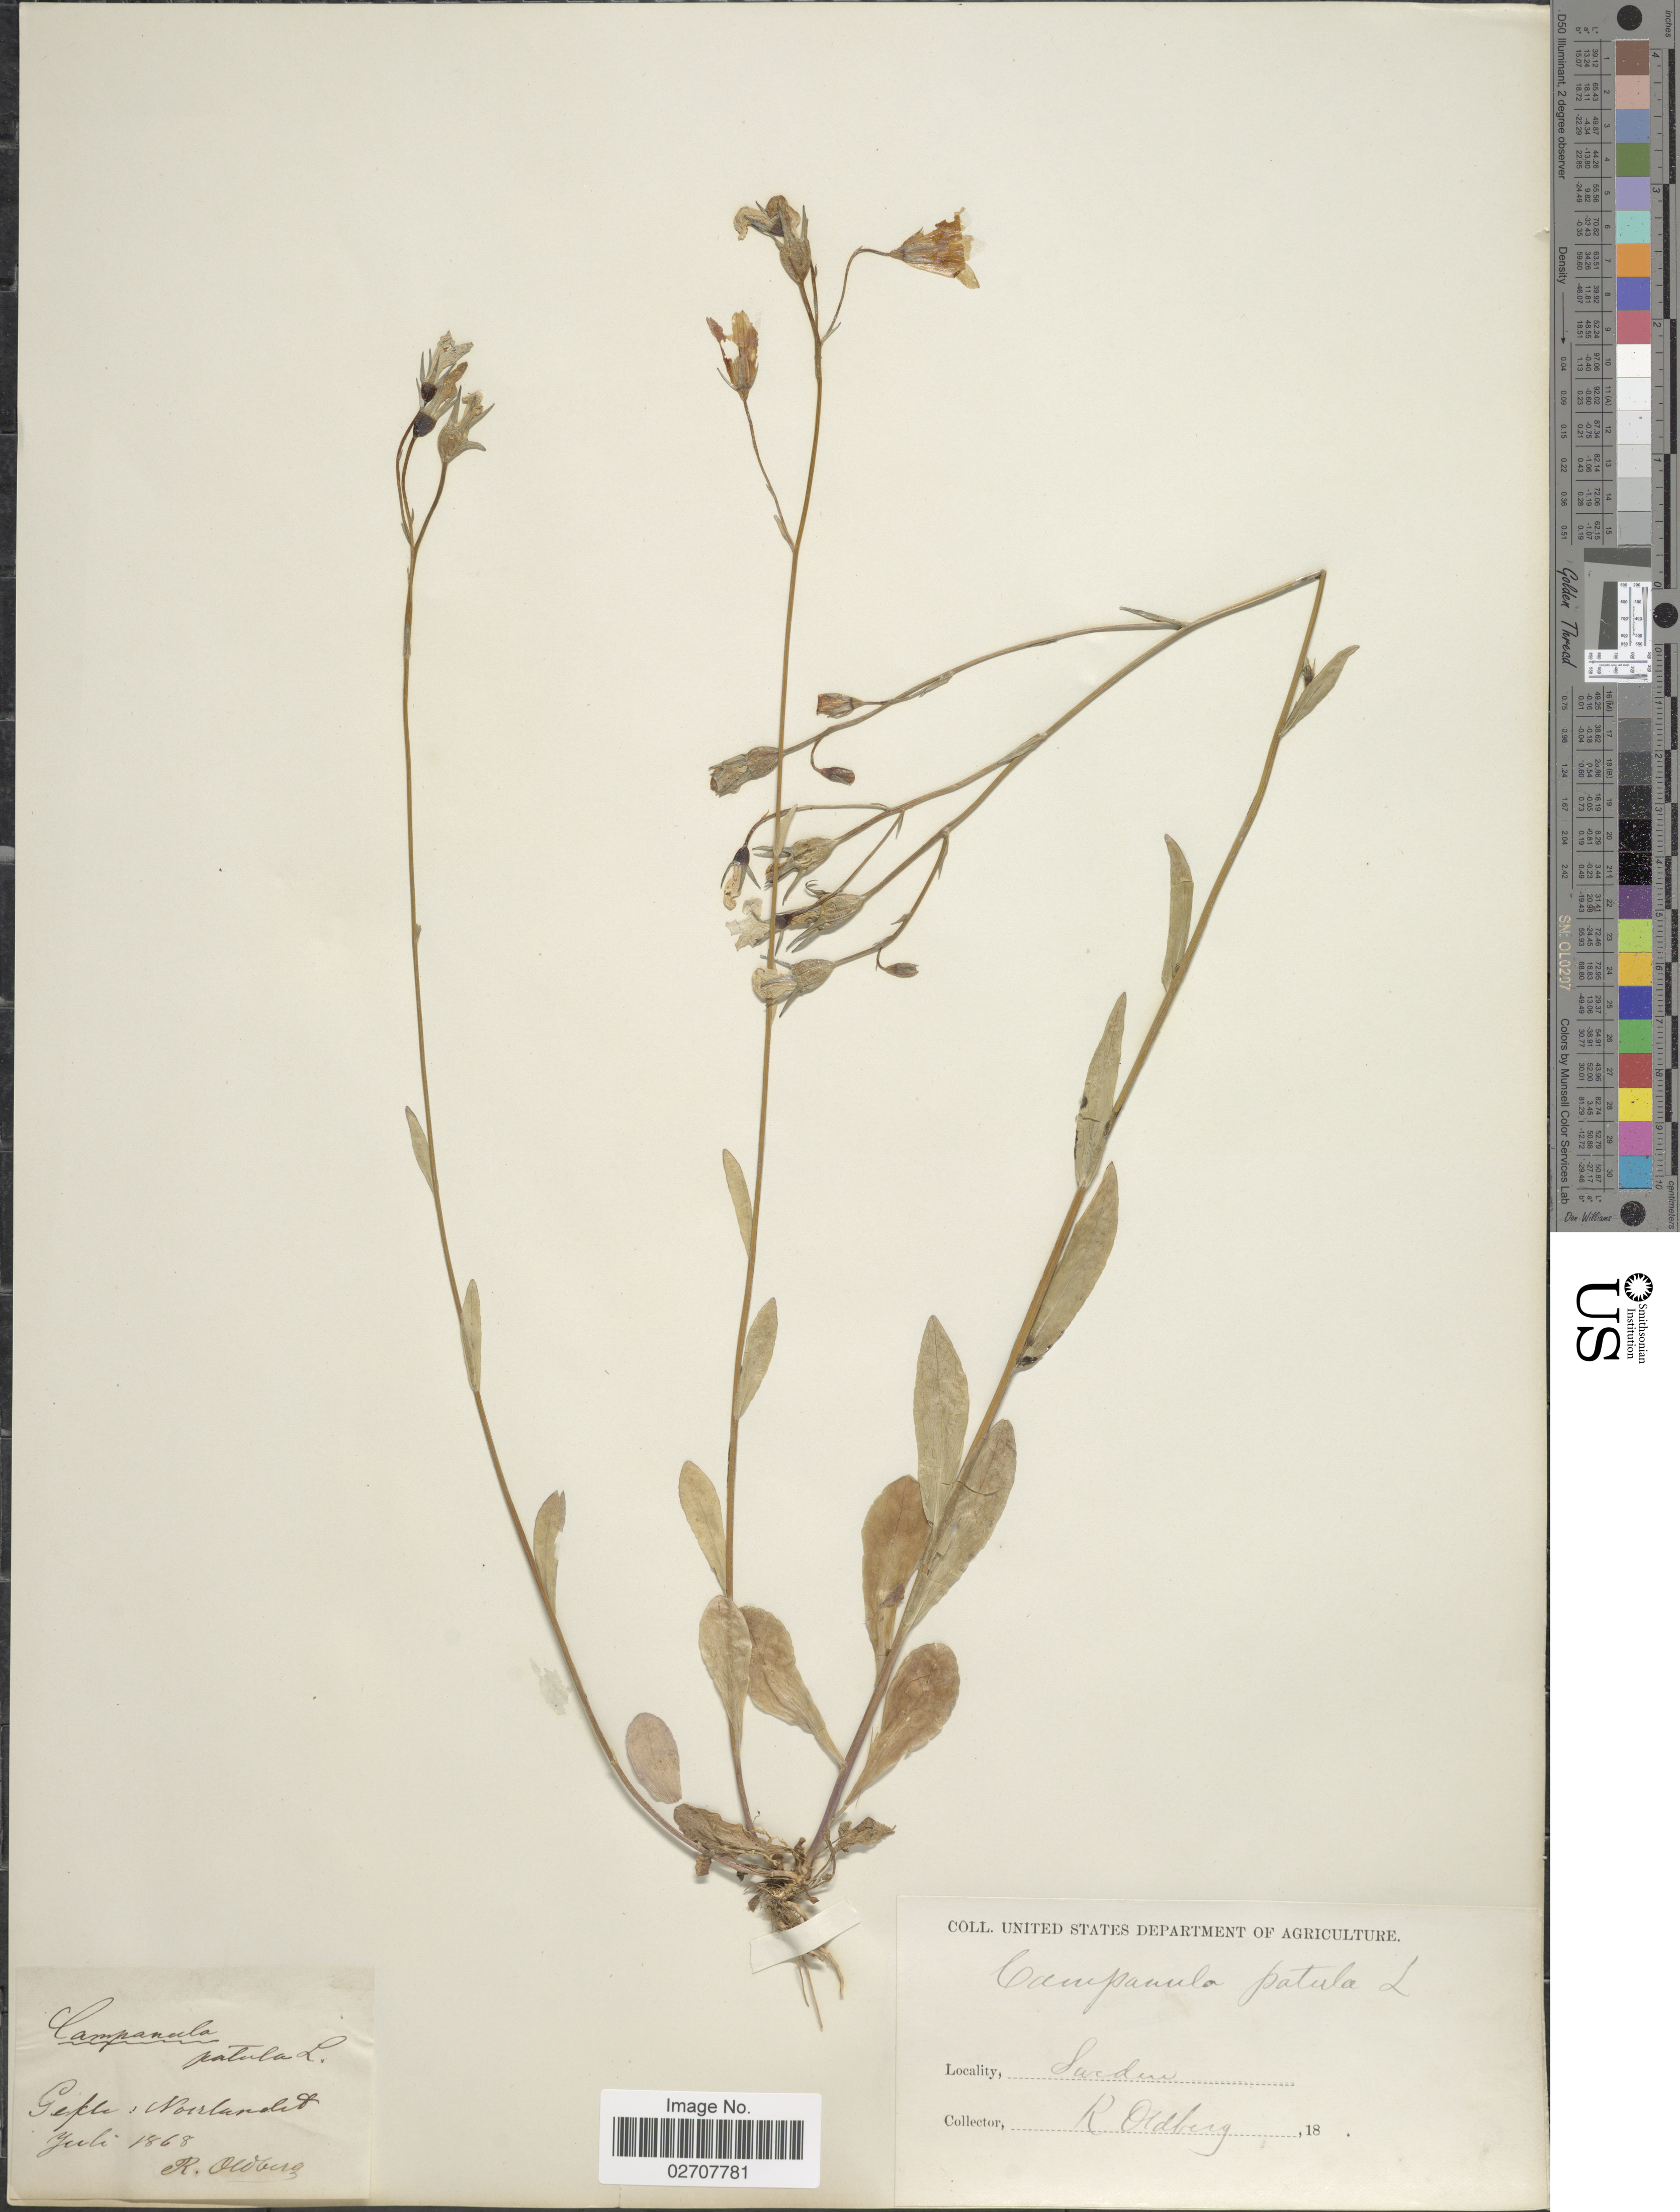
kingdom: Plantae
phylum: Tracheophyta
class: Magnoliopsida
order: Asterales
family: Campanulaceae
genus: Campanula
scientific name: Campanula patula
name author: L.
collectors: R. Oldberg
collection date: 1868-07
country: Sweden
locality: Gefle: Norlundet